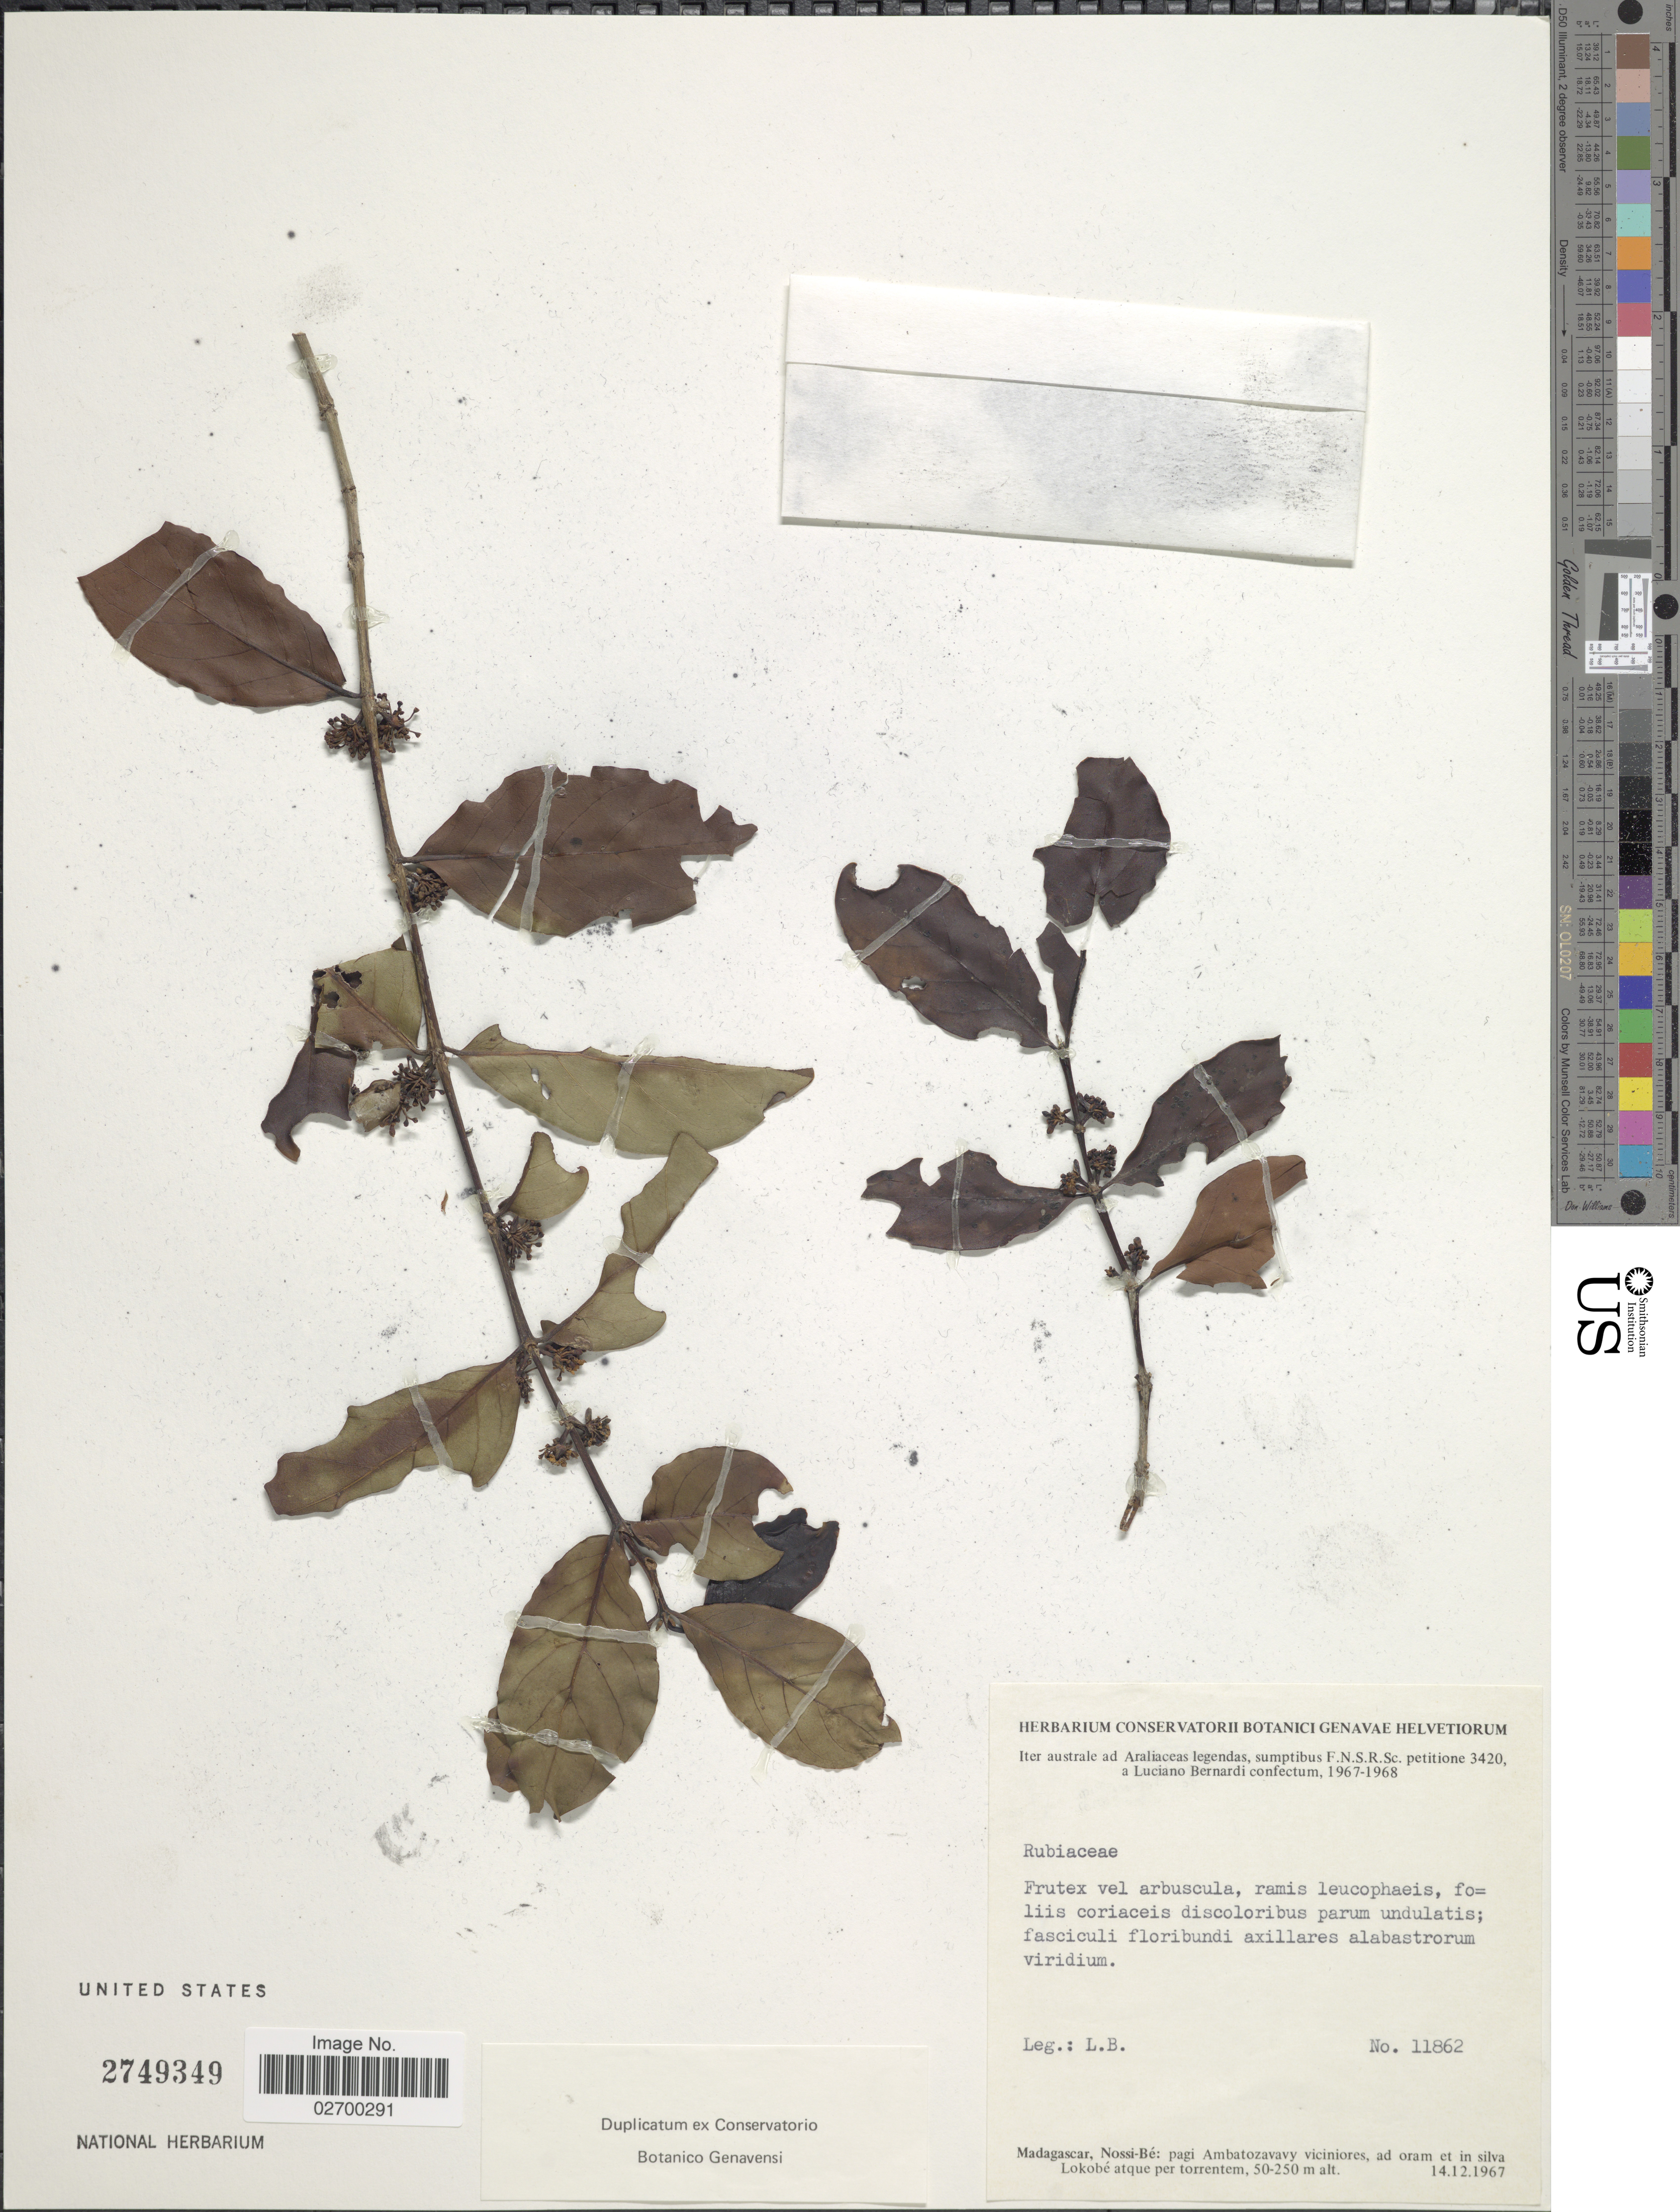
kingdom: Plantae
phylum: Tracheophyta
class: Magnoliopsida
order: Gentianales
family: Rubiaceae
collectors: L. Bernardi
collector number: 11862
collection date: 1967-12-14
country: Madagascar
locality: Nossi-Be: pagi Ambatozavavy viciniores, ad oram et in silva Lokobe atque per torrentem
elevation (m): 50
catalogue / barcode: US 2749349